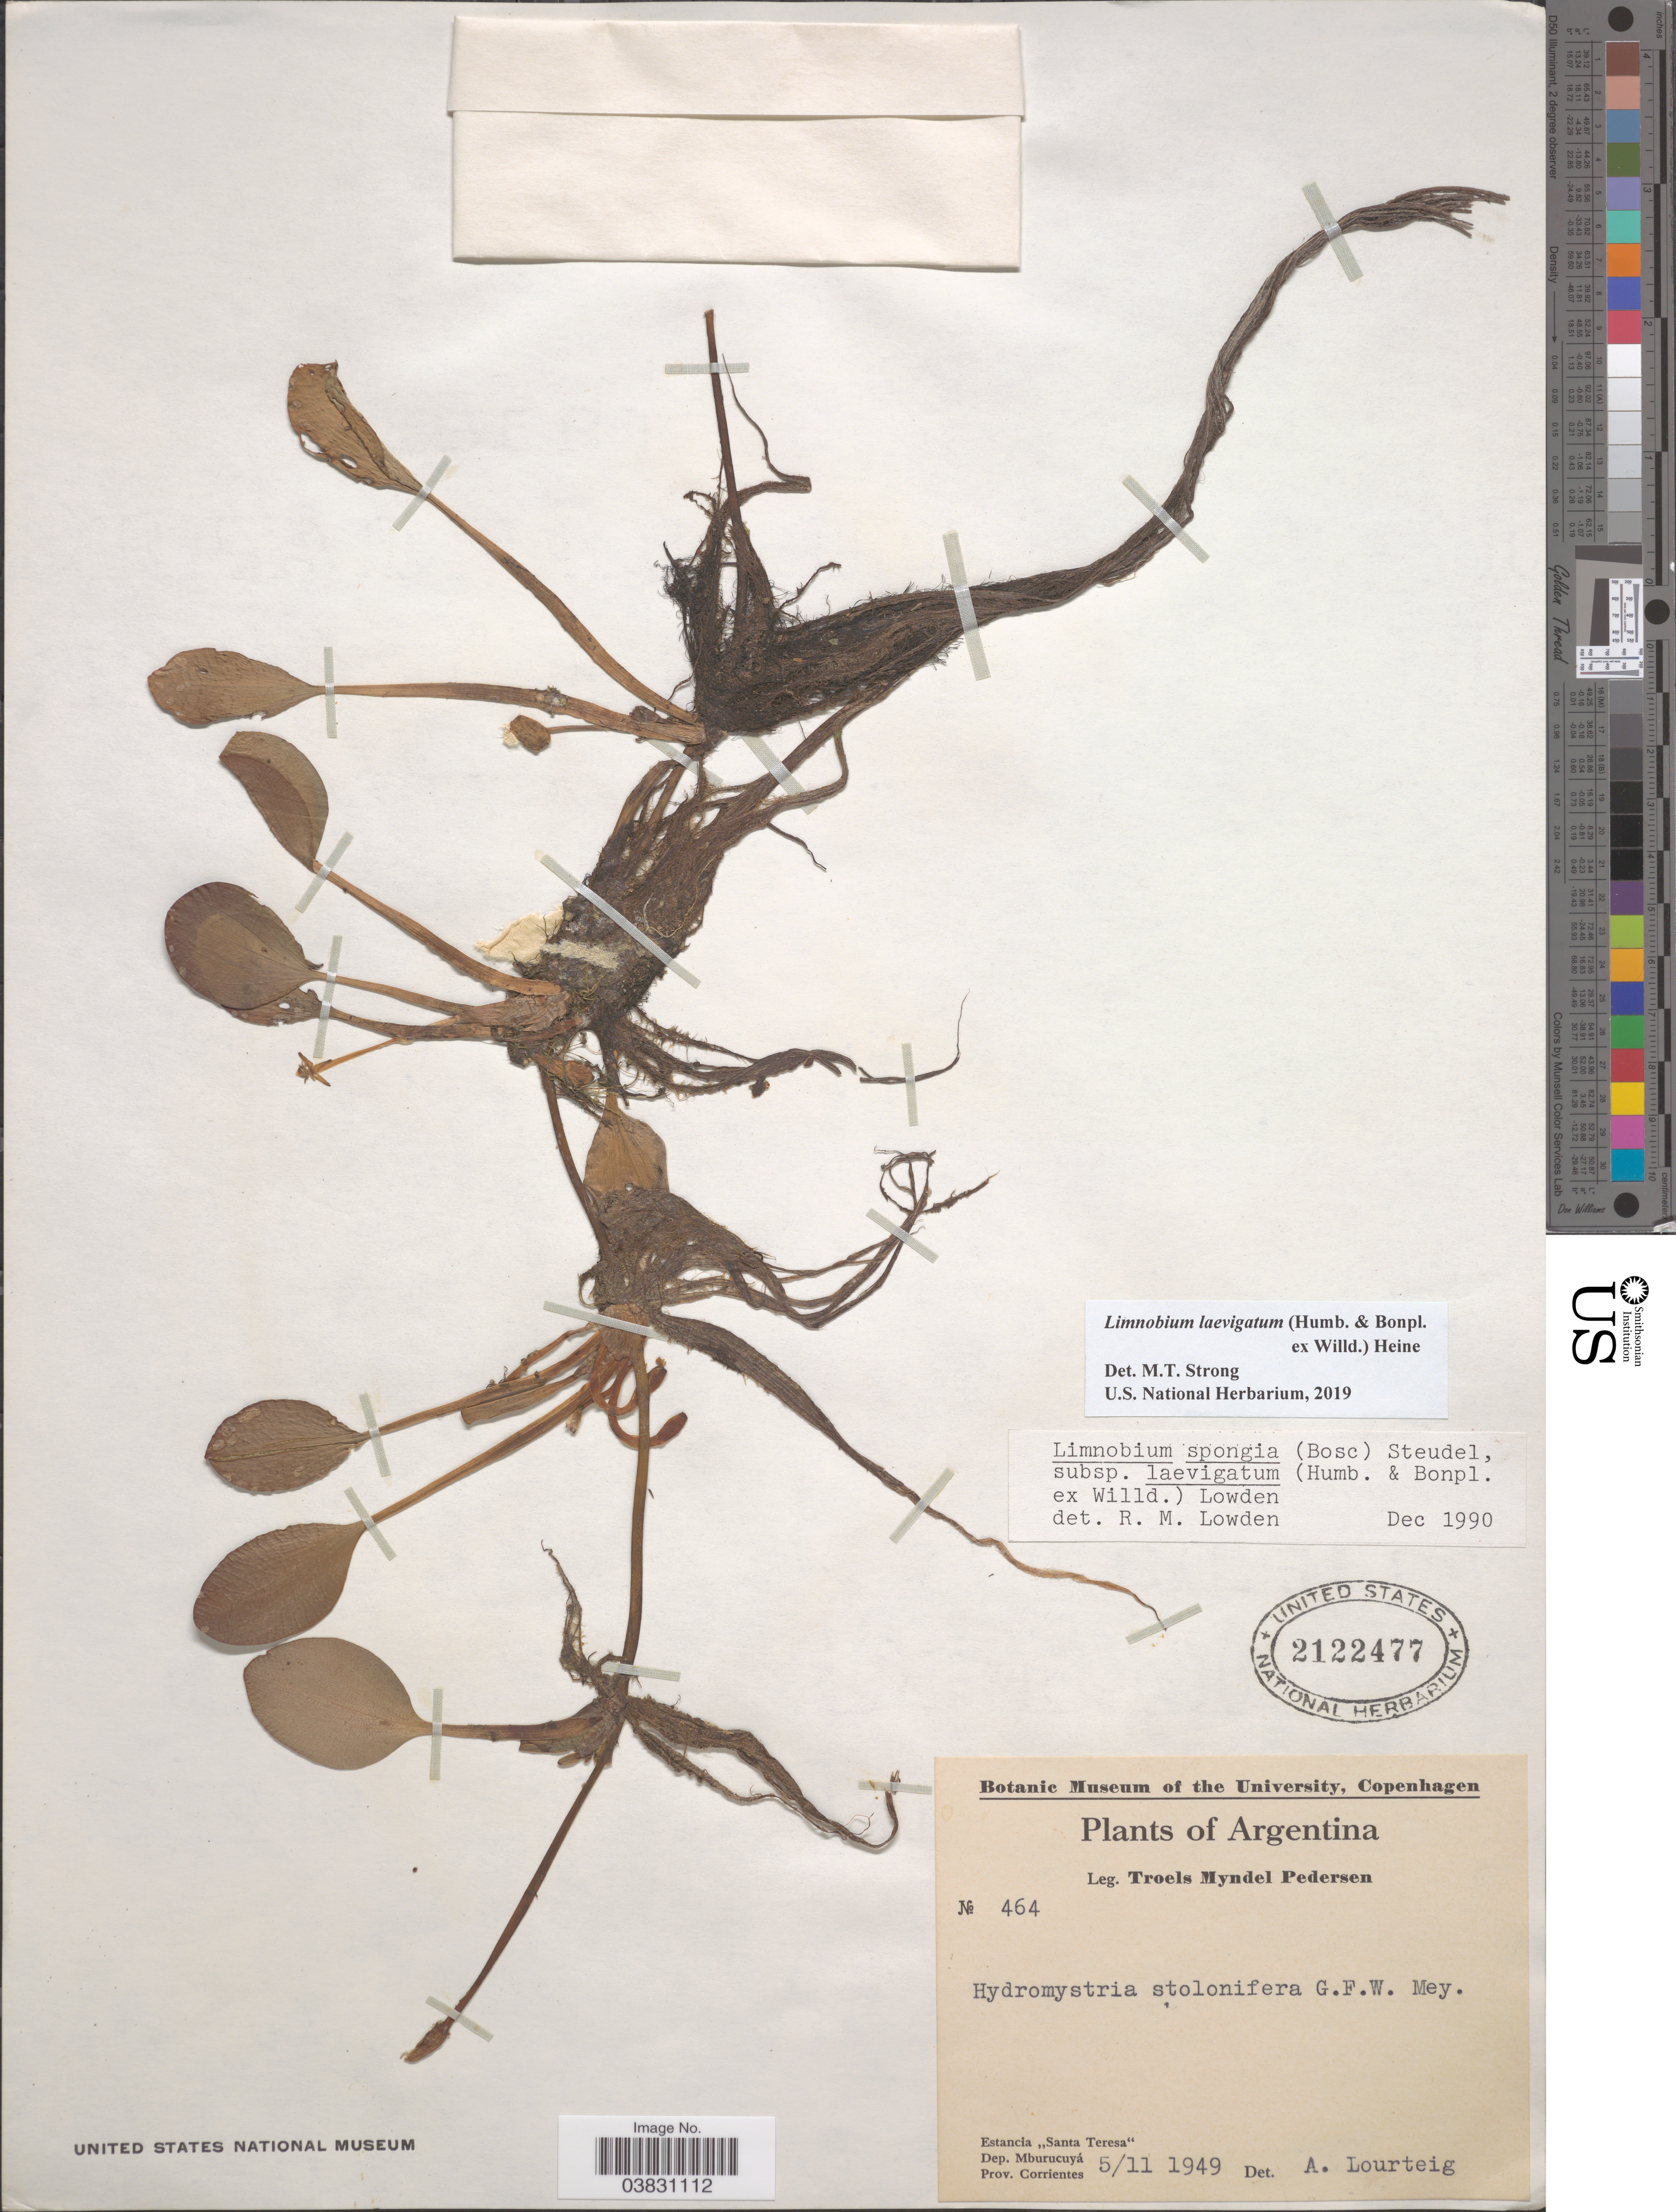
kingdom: Plantae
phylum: Tracheophyta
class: Liliopsida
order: Alismatales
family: Hydrocharitaceae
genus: Limnobium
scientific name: Limnobium laevigatum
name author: (Humb. & Bonpl. ex Willd.) Heine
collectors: T. Pederson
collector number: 464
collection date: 1949-11-05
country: Argentina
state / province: Corrientes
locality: Estancia "Santa Teresa". Dep. Mburucuyá.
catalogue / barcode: US 2122477